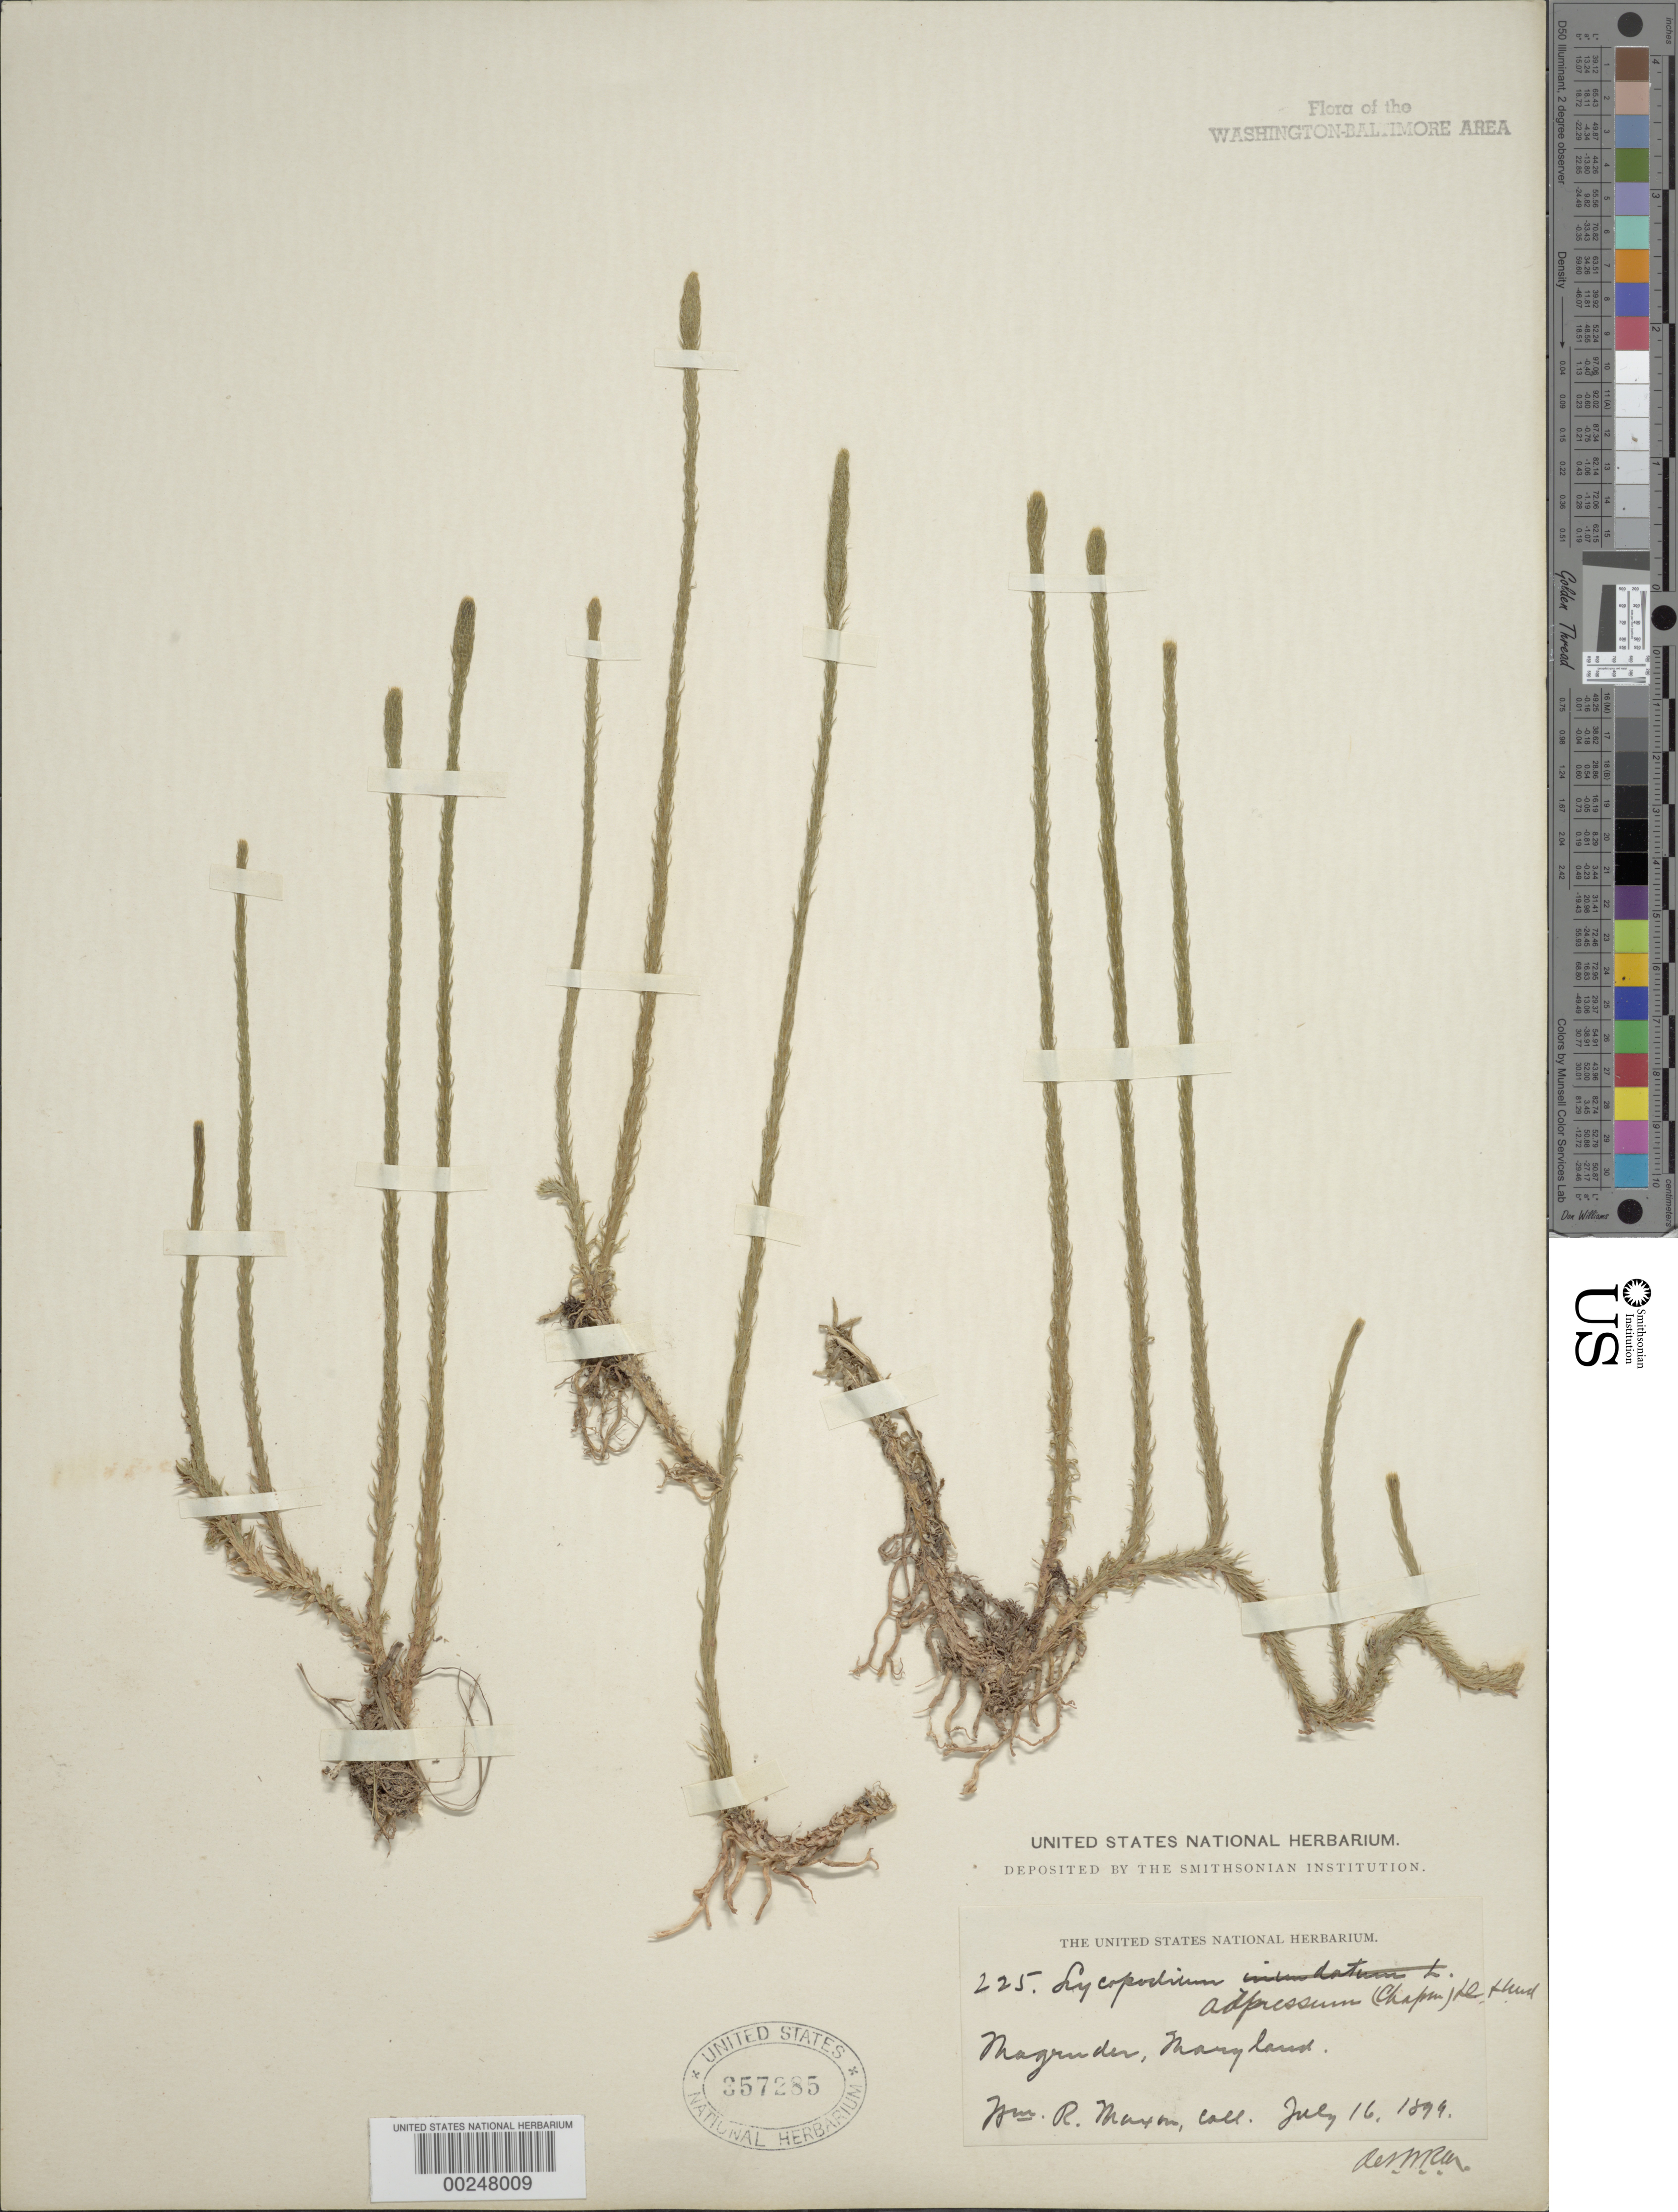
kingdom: Plantae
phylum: Tracheophyta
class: Lycopodiopsida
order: Lycopodiales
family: Lycopodiaceae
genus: Lycopodiella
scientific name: Lycopodiella appressa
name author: (Chapm.) Cranfill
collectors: W. R. Maxon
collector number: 225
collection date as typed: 16 Jul 1899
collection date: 1899-07-16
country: United States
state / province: Maryland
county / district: Prince George's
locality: Magruder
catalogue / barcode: US 357285